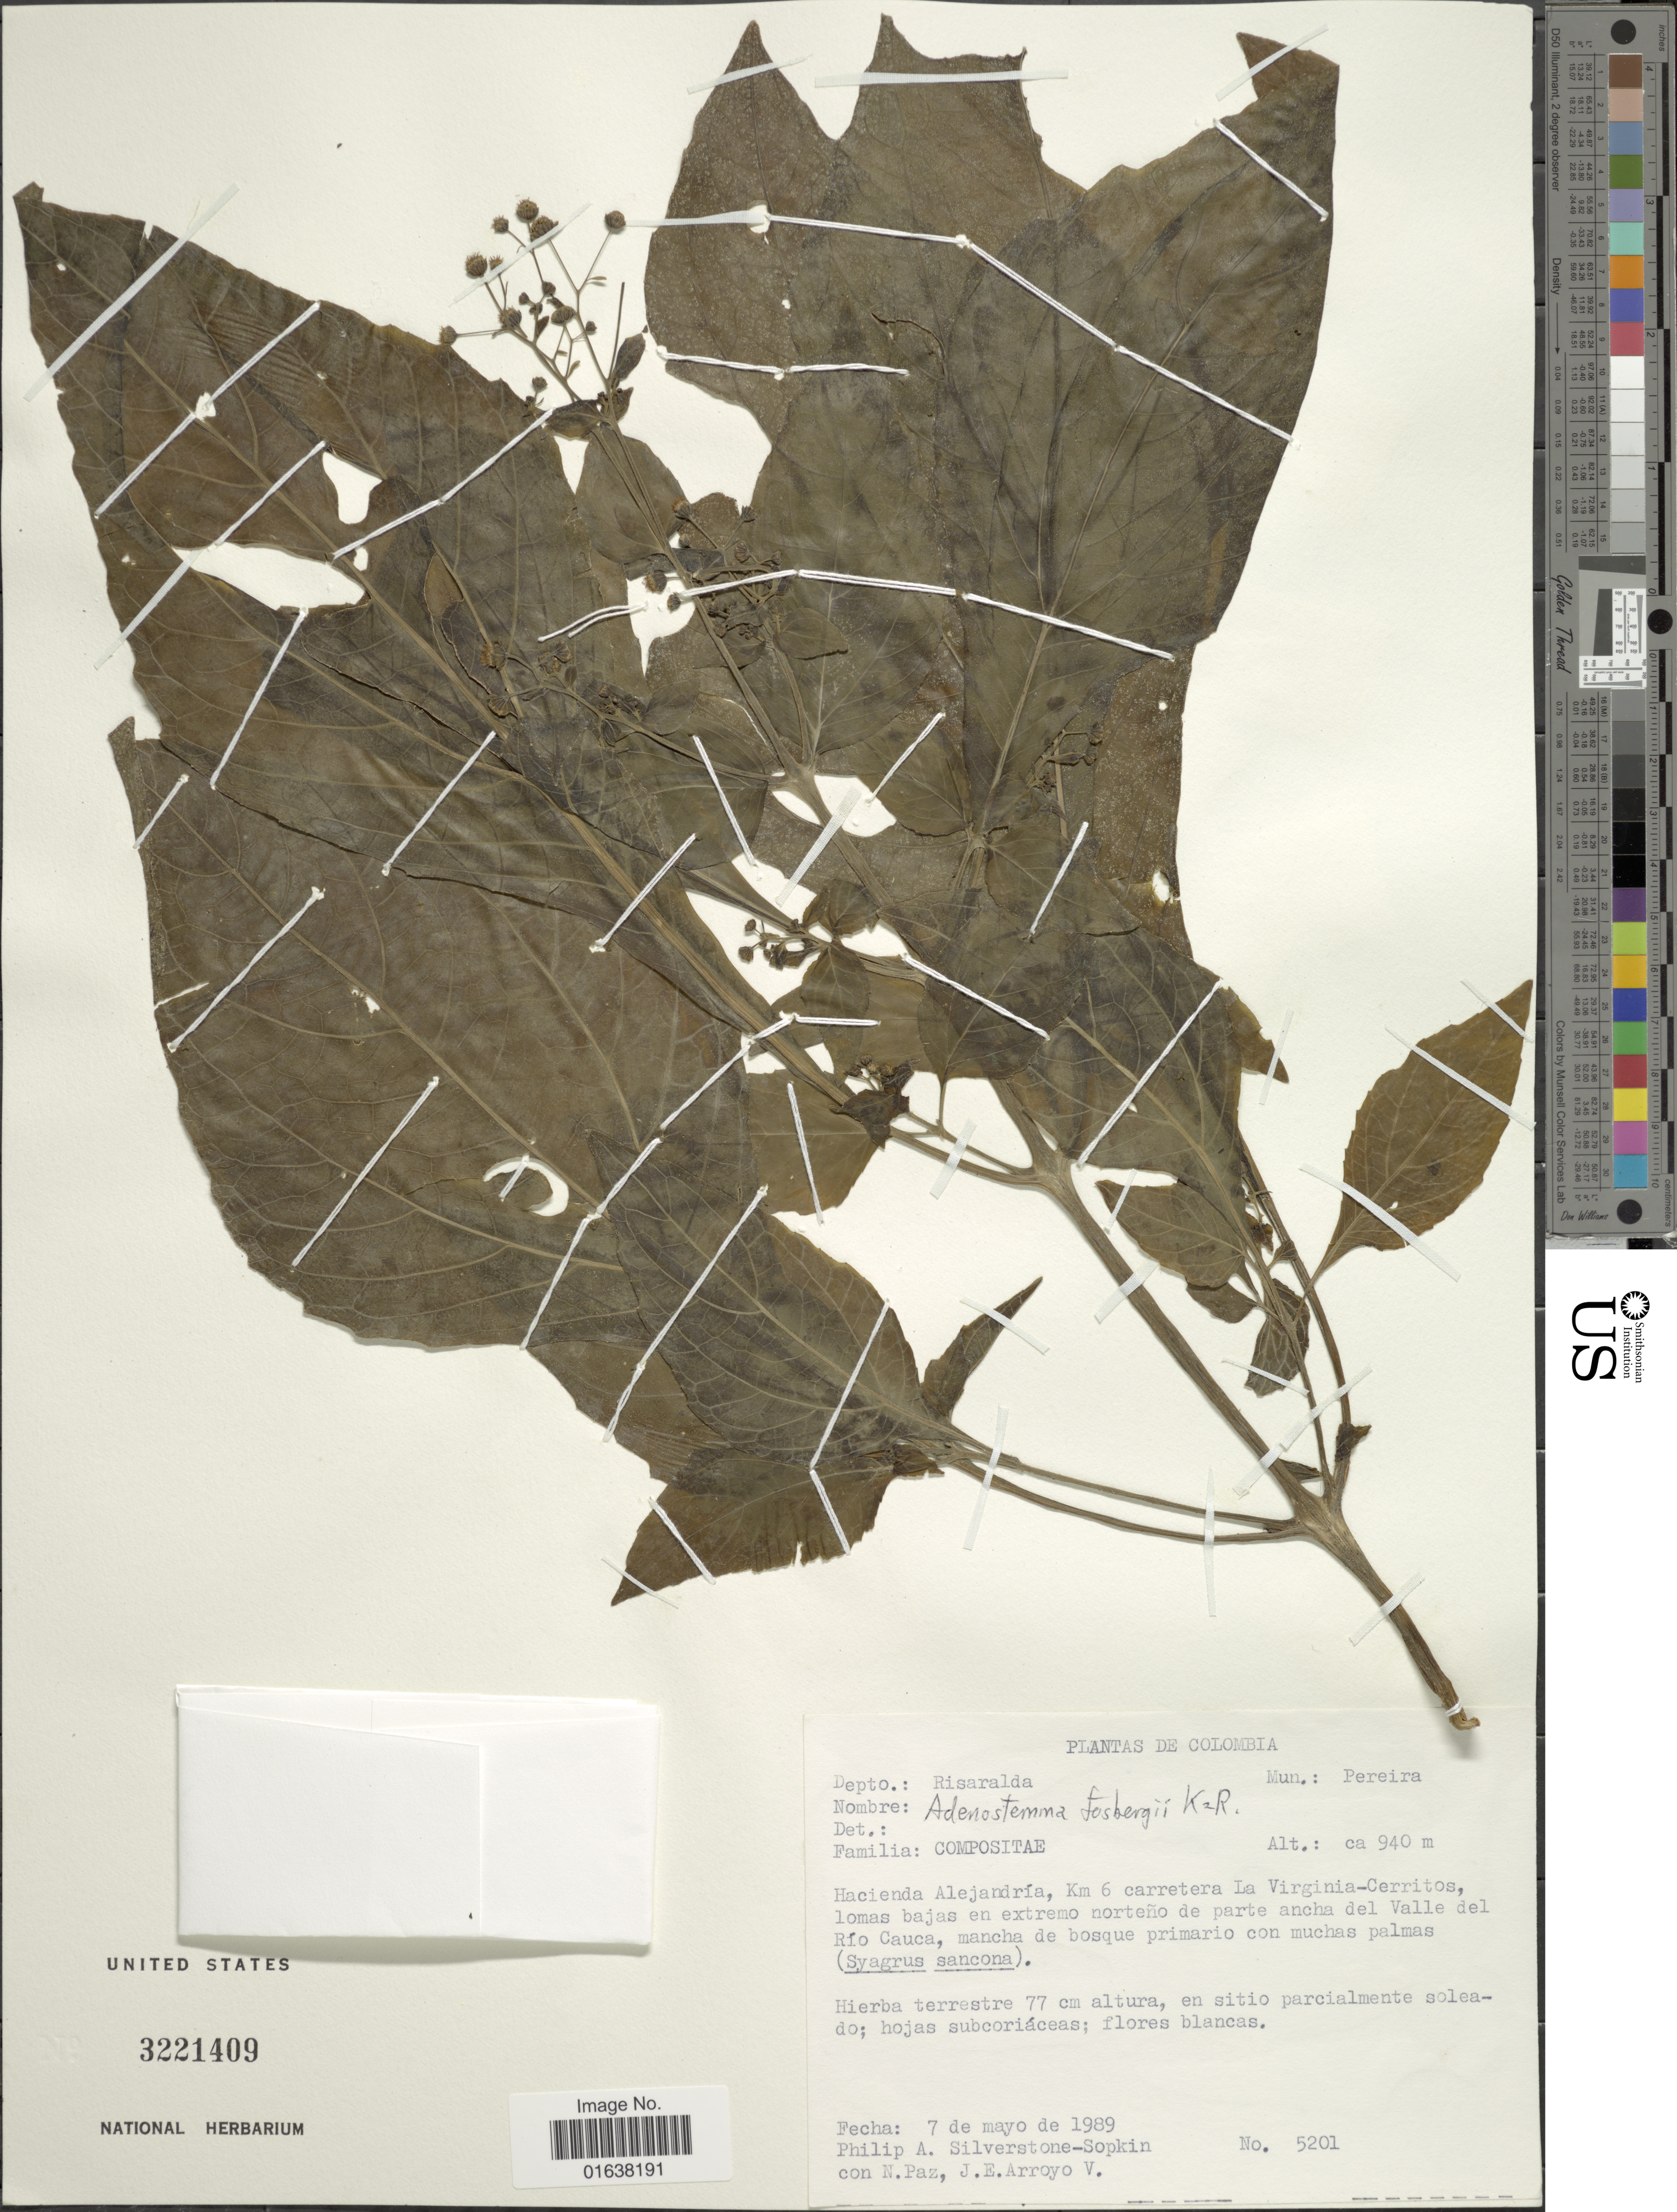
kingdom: Plantae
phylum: Tracheophyta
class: Magnoliopsida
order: Asterales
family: Asteraceae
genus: Adenostemma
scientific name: Adenostemma fosbergii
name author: R.M. King & H. Rob.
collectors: P. A. Silverstone-Sopkin, N. Paz & J. Arroyo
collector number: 5201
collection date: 1989-05-07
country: Colombia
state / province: Risaralda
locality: Mun. Pereira. Hacienda Alejandria, Km 6 carretera La Virginia-Cerritos, lomas bajas en extremo norteno de parte ancha del Valle dl Rio Cauca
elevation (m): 940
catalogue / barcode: US 3221409